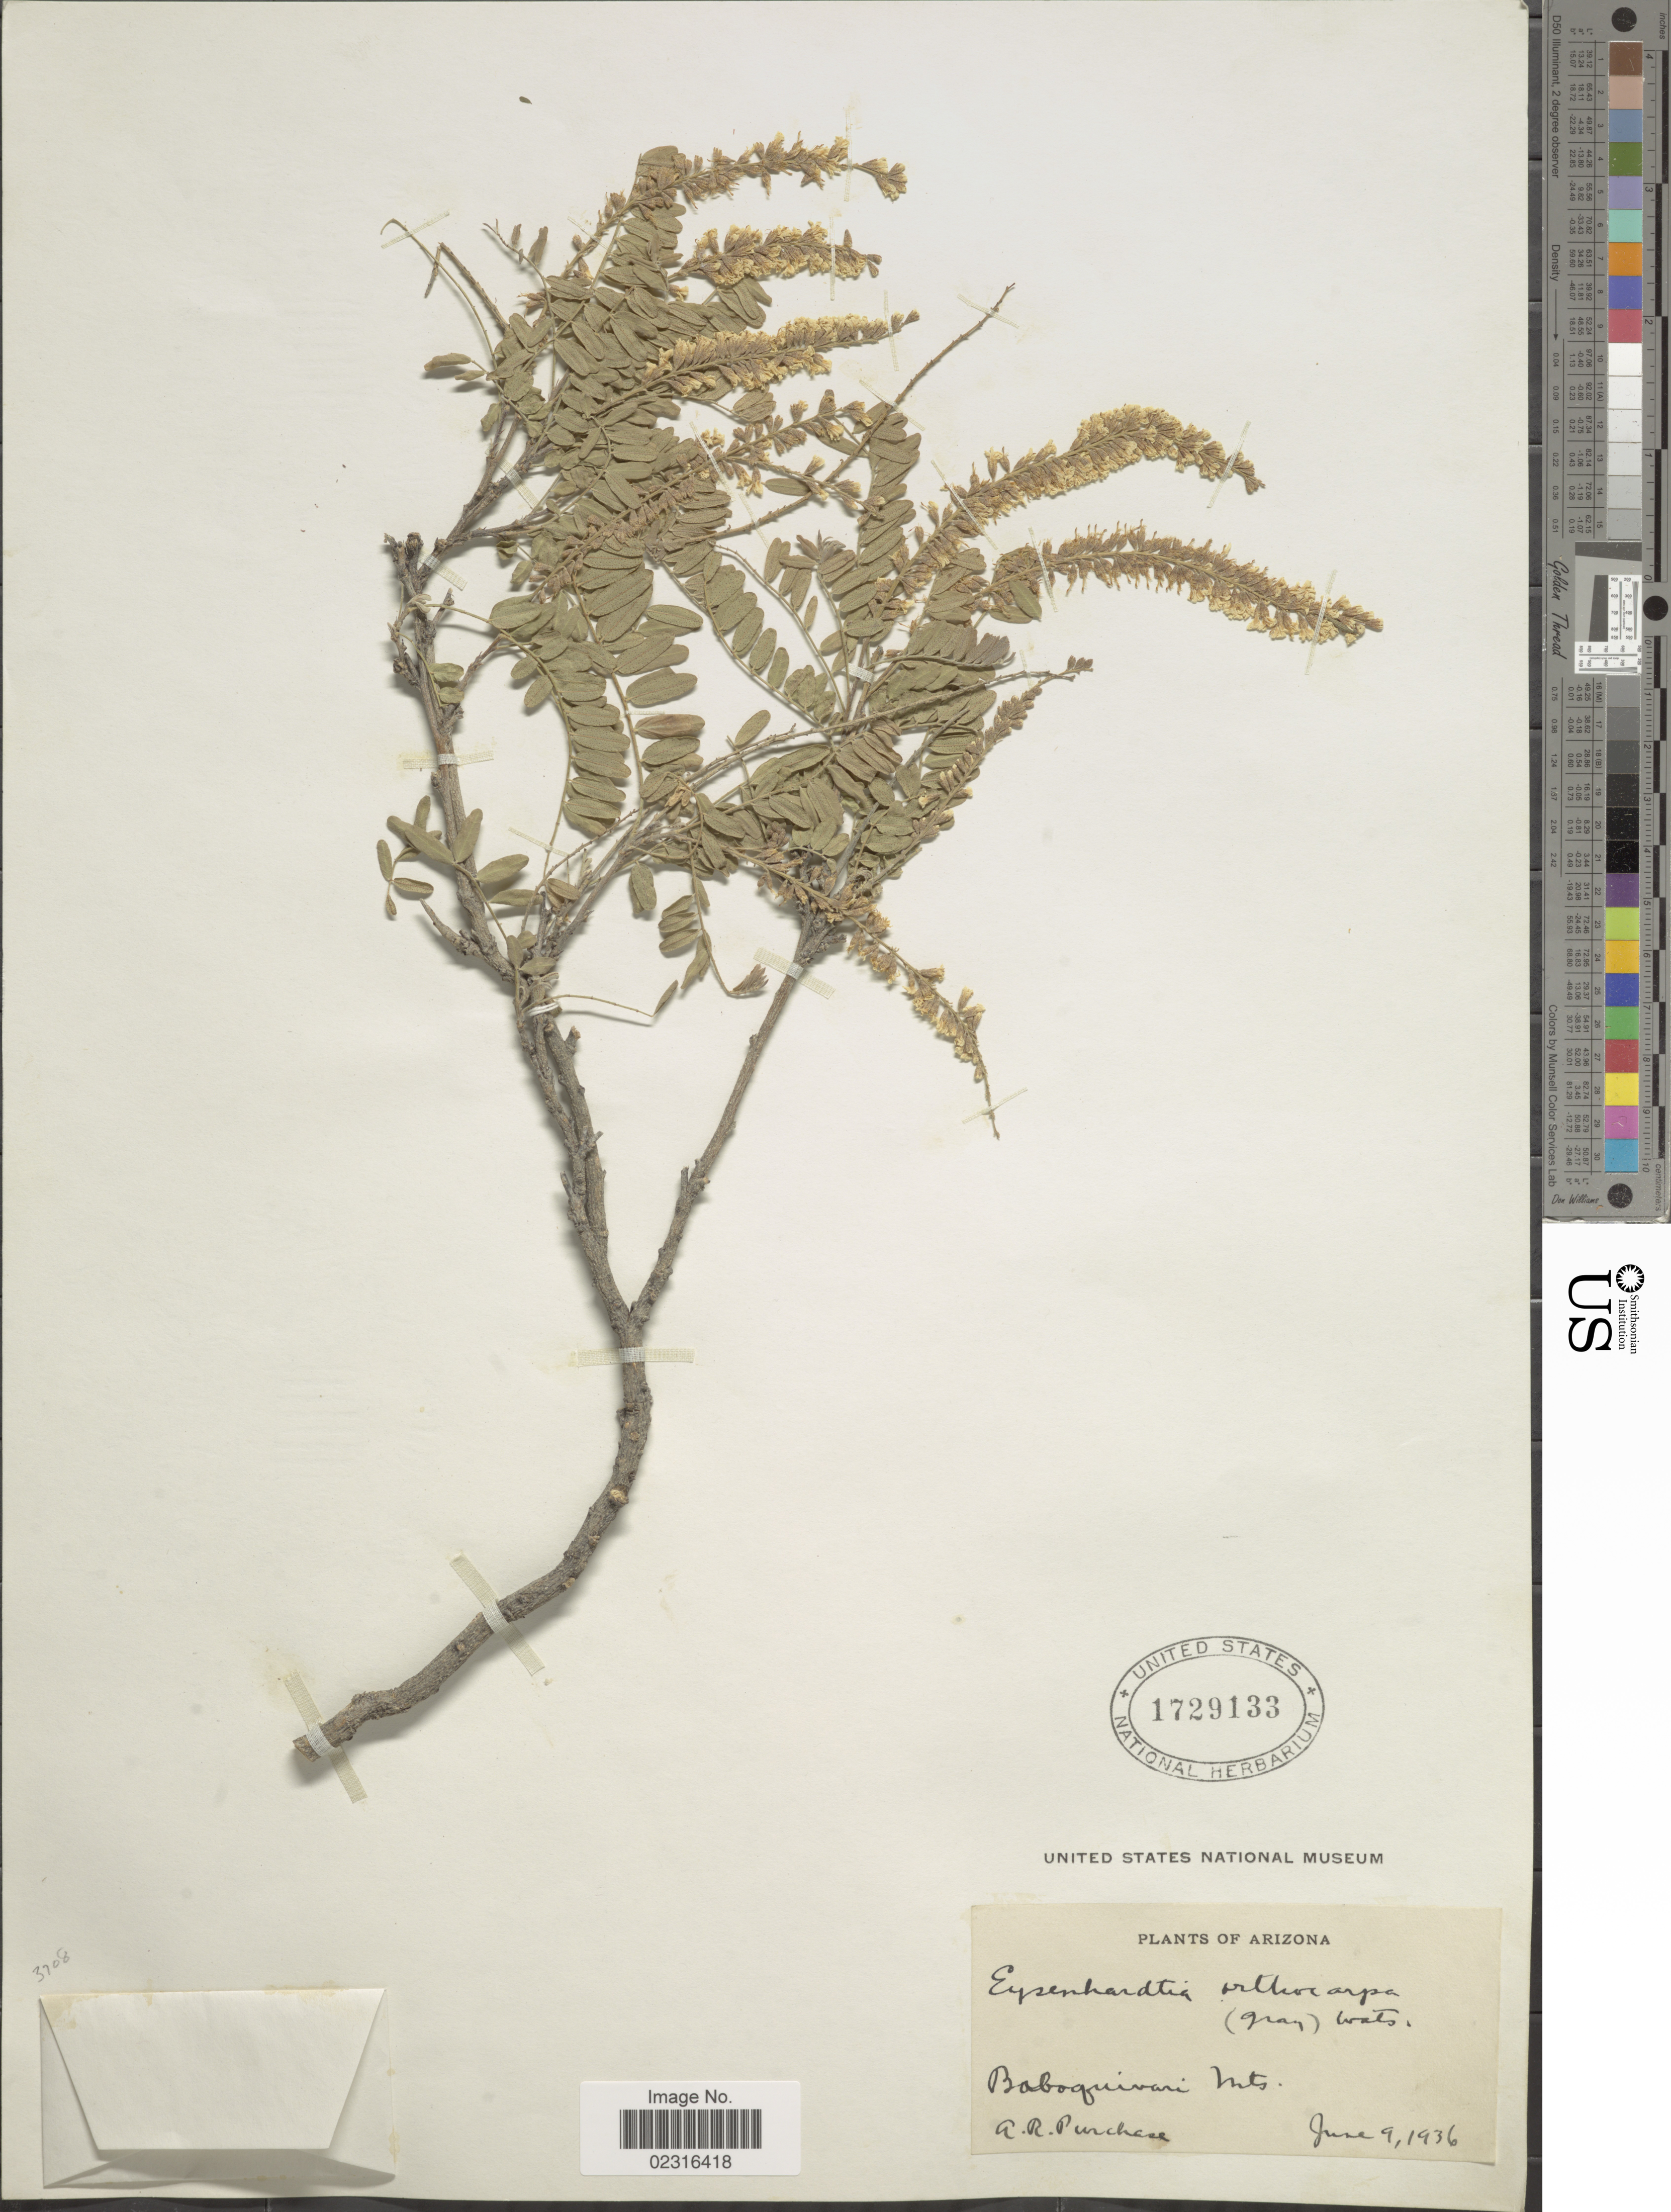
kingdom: Plantae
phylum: Tracheophyta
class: Magnoliopsida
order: Fabales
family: Fabaceae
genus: Eysenhardtia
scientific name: Eysenhardtia orthocarpa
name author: (A. Gray) S. Watson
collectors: A. Purchase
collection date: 1936-06-09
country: United States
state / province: Arizona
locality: Baboquivari Mts.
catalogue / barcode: US 1729133